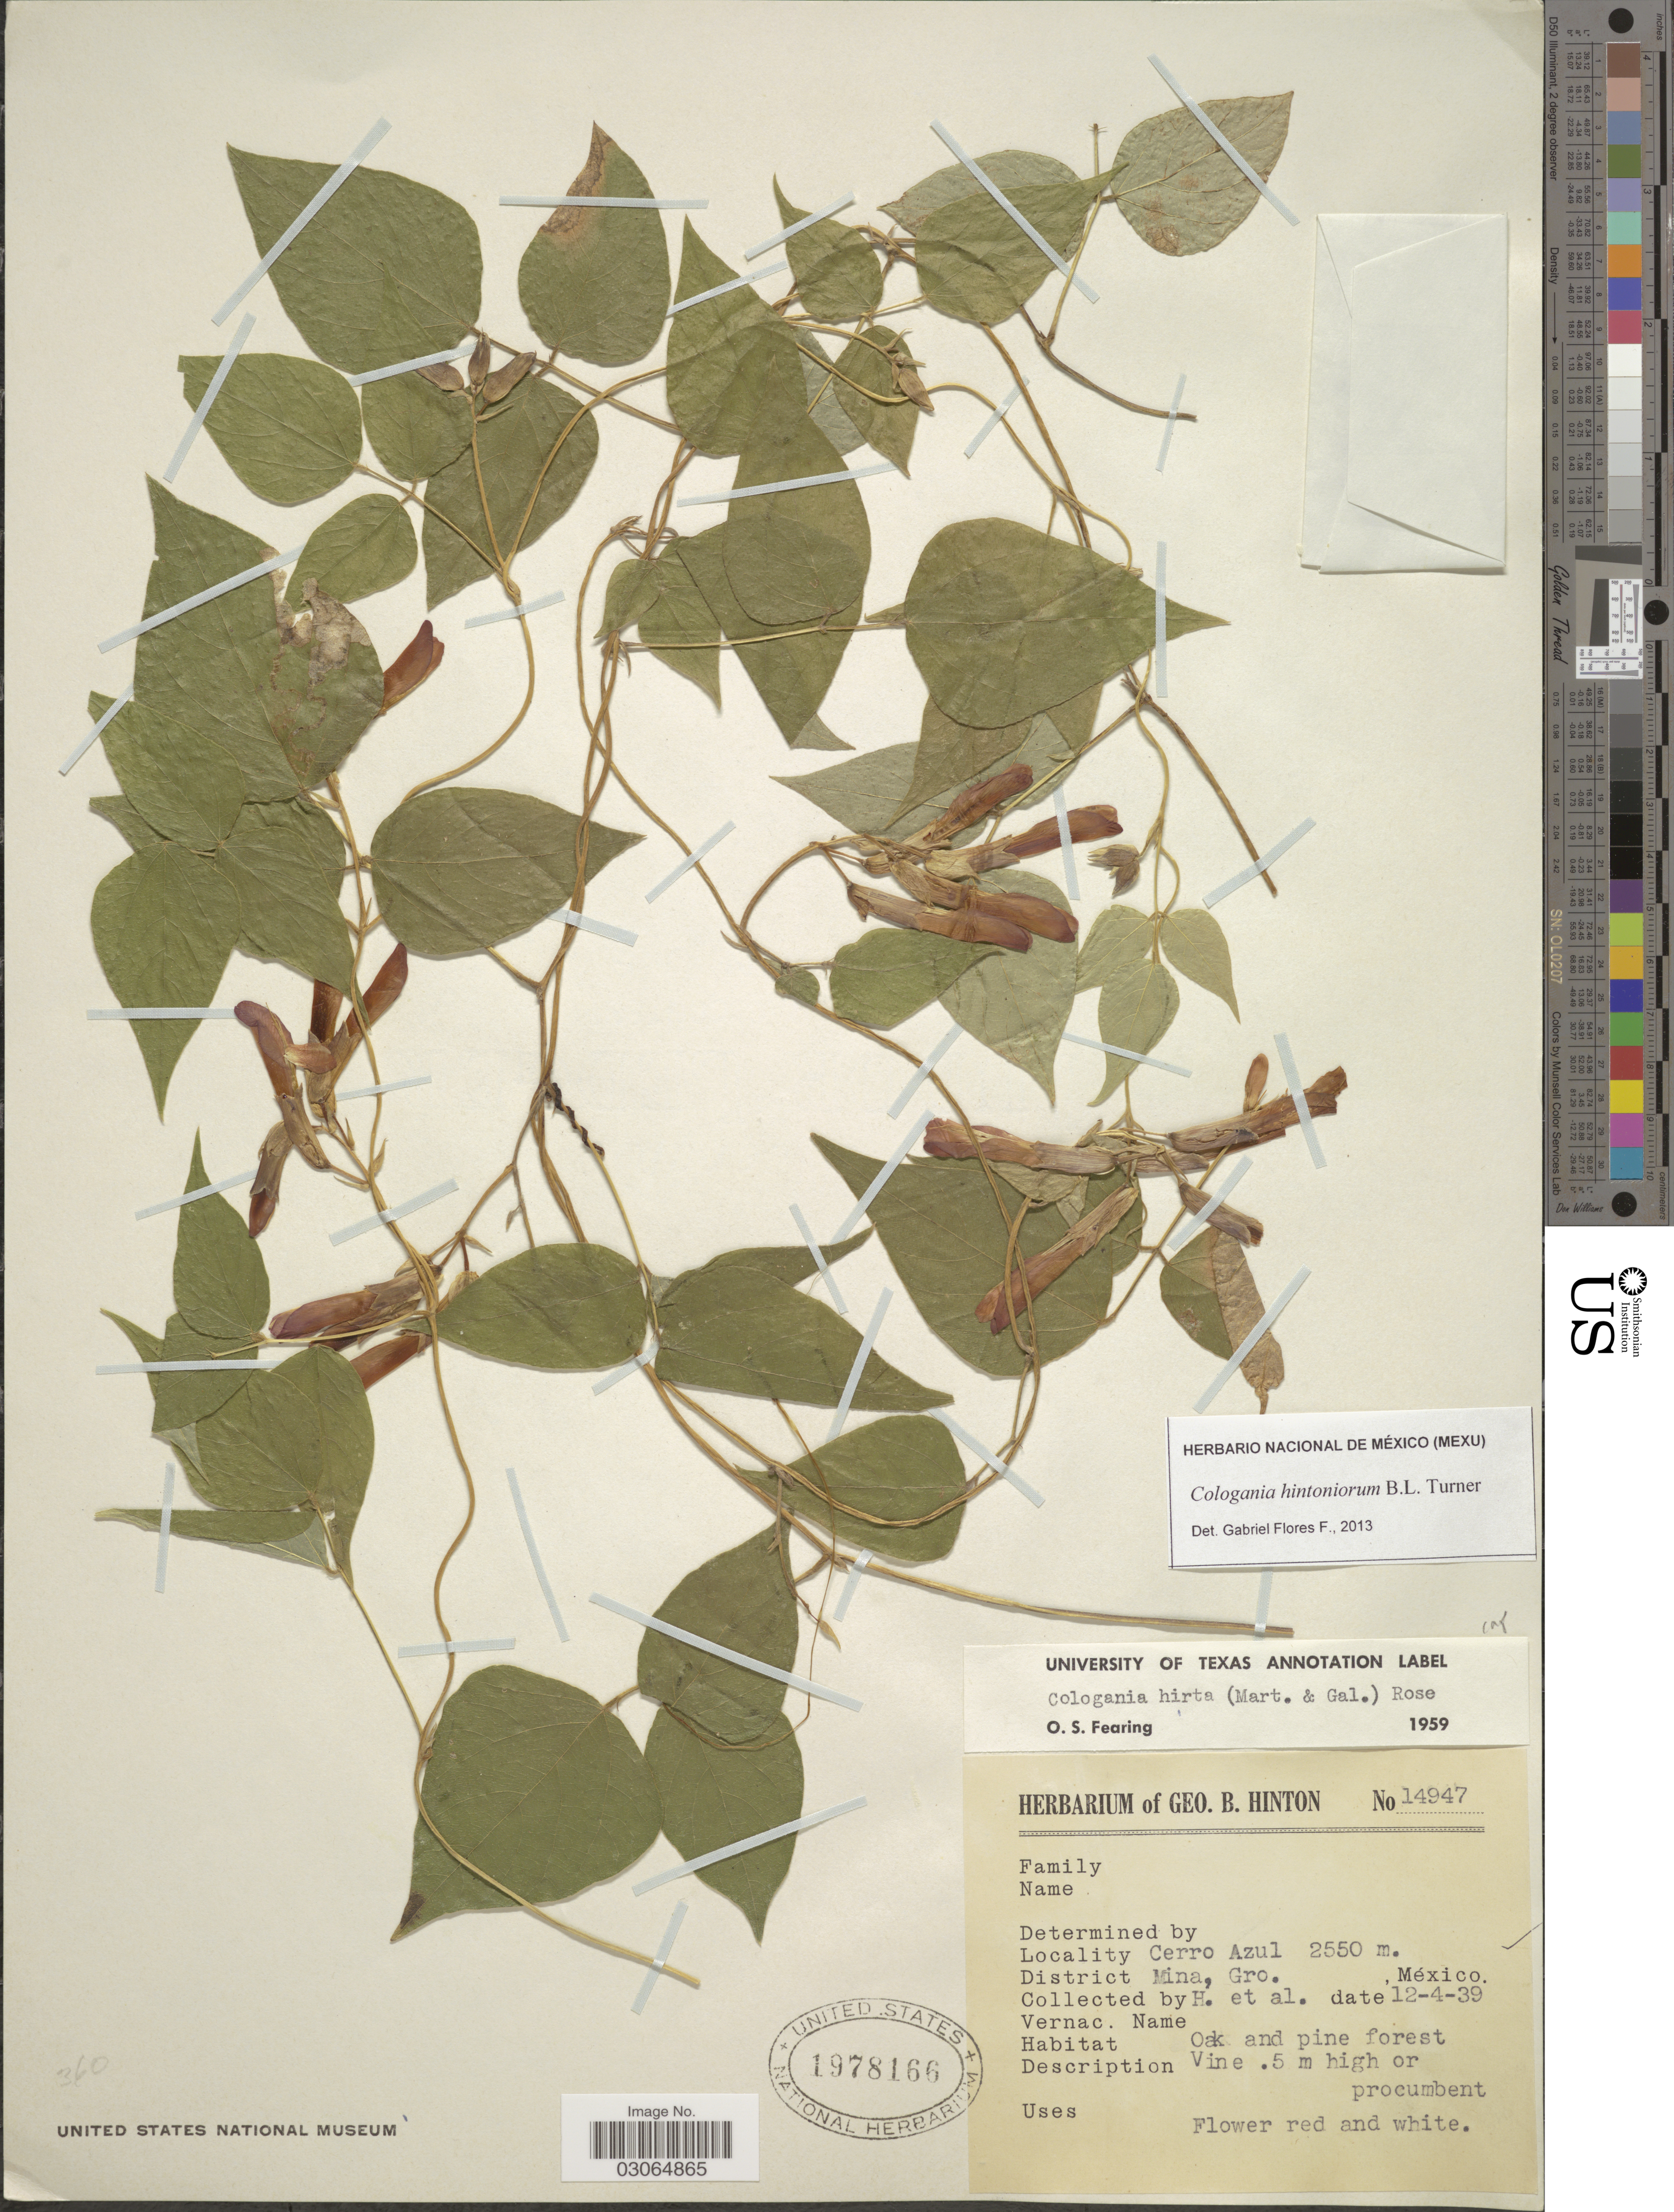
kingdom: Plantae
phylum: Tracheophyta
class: Magnoliopsida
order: Fabales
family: Fabaceae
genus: Cologania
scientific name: Cologania hintoniorum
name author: B.L. Turner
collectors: G. B. Hinton & et al.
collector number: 14947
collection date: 1939-04-12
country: Mexico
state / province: Guerrero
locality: Cerro Azul. District Mina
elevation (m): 2550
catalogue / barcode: US 1978166